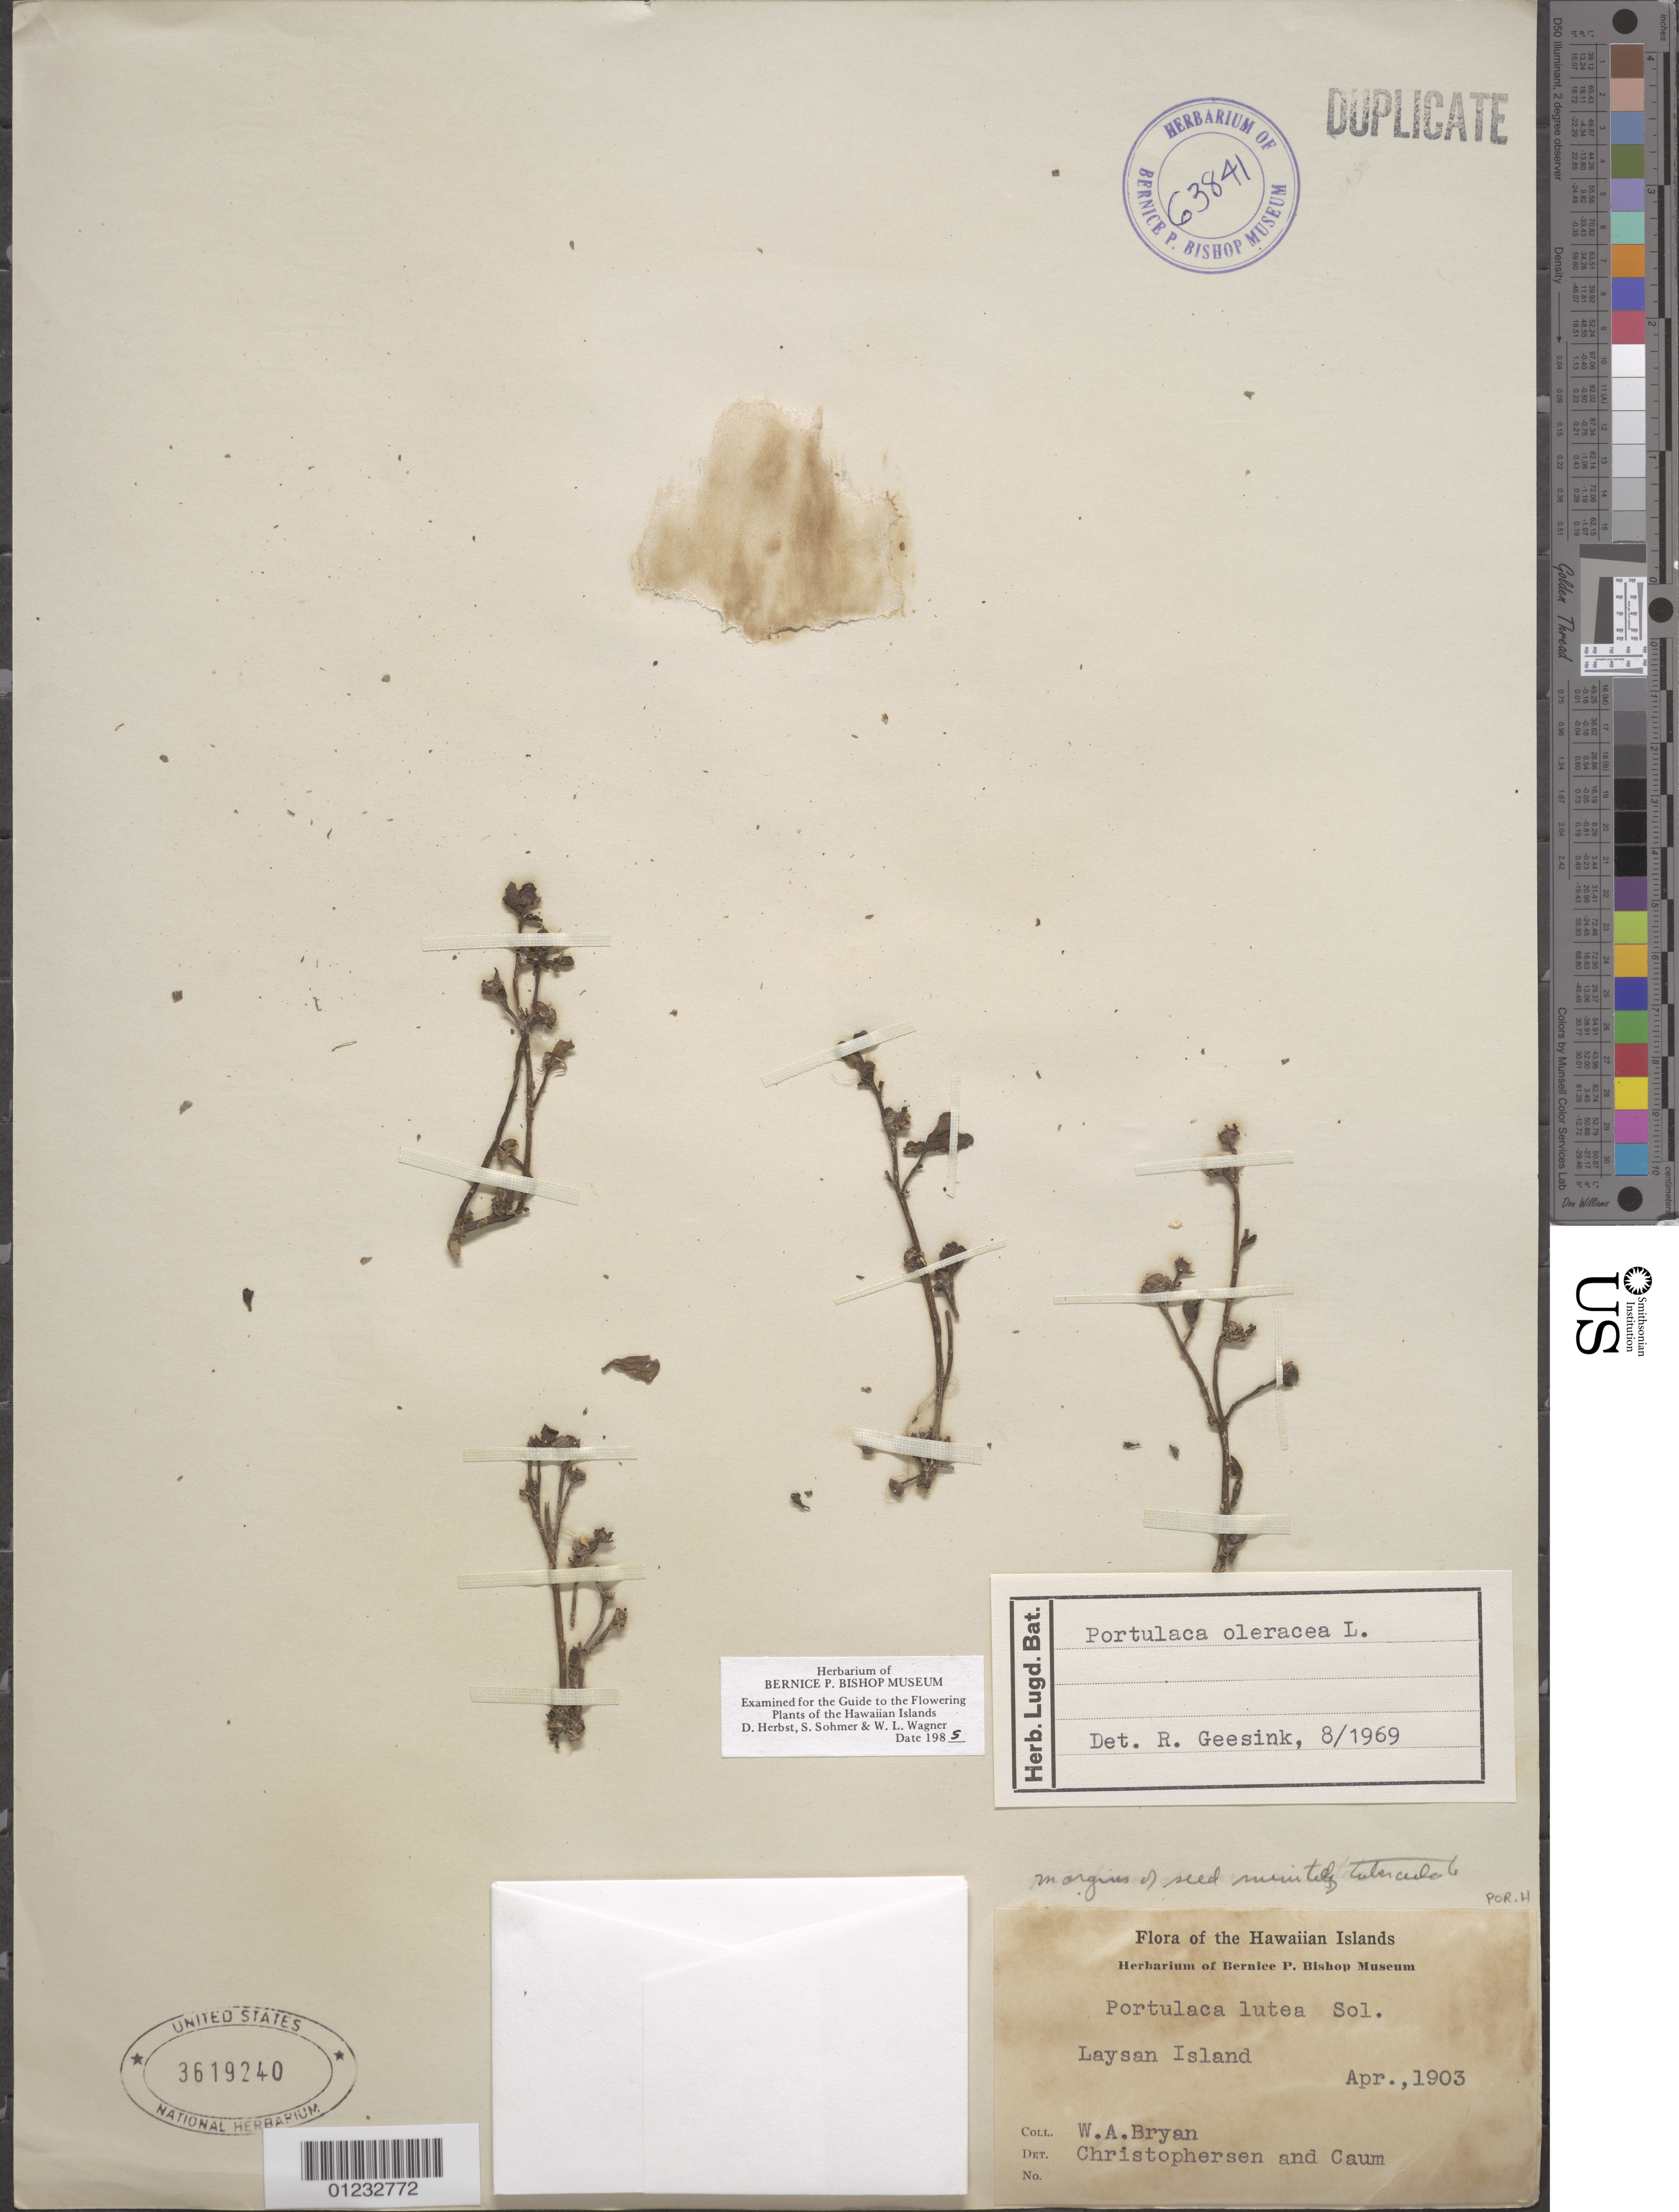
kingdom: Plantae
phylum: Tracheophyta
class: Magnoliopsida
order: Caryophyllales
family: Portulacaceae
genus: Portulaca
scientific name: Portulaca oleracea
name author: L.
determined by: Herbst, D. R.; Sohmer, S. H.; Wagner, W. L.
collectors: W. Bryan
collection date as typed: Apr 1903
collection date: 1903-04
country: United States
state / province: Hawaii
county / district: Honolulu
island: Laysan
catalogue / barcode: US 3619240